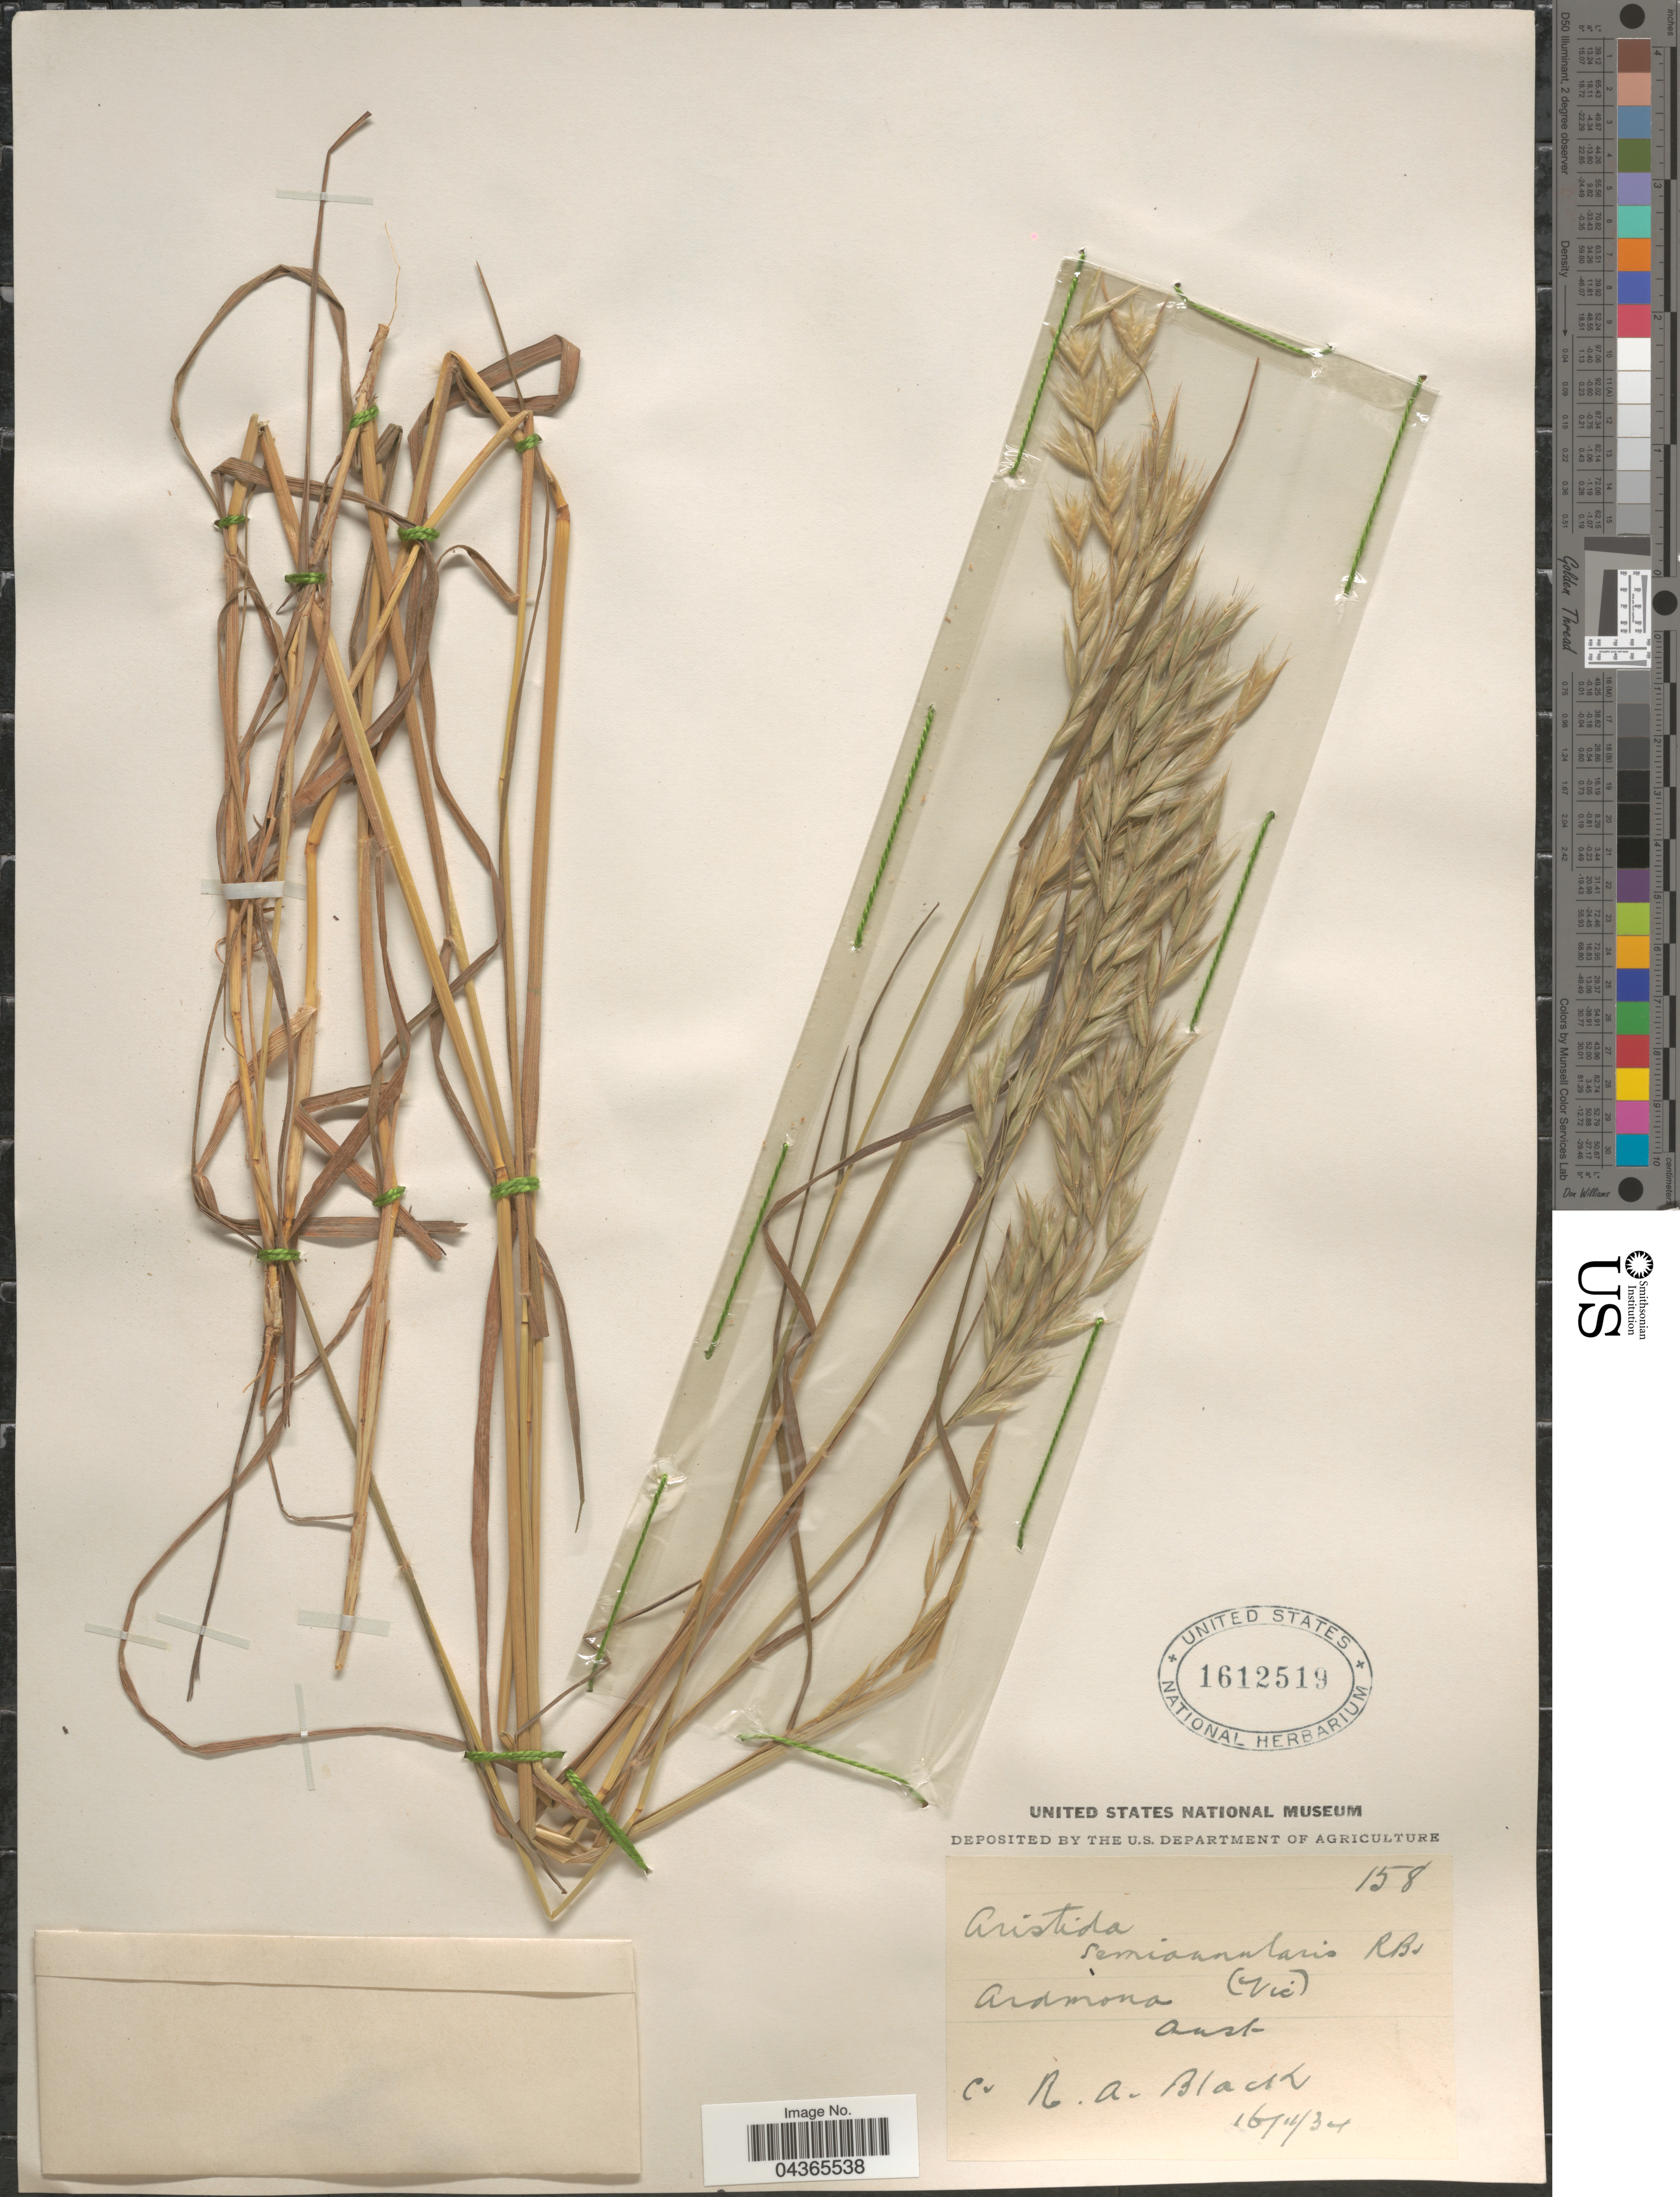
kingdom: Plantae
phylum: Tracheophyta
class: Liliopsida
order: Poales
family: Poaceae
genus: Rytidosperma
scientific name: Rytidosperma semiannulare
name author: (Labill.) Connor & Edgar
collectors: R. A. Black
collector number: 158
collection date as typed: Transcribed d/m/y: 16/11/34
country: Australia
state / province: Victoria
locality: Ardmona (Vic).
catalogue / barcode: US 1612519